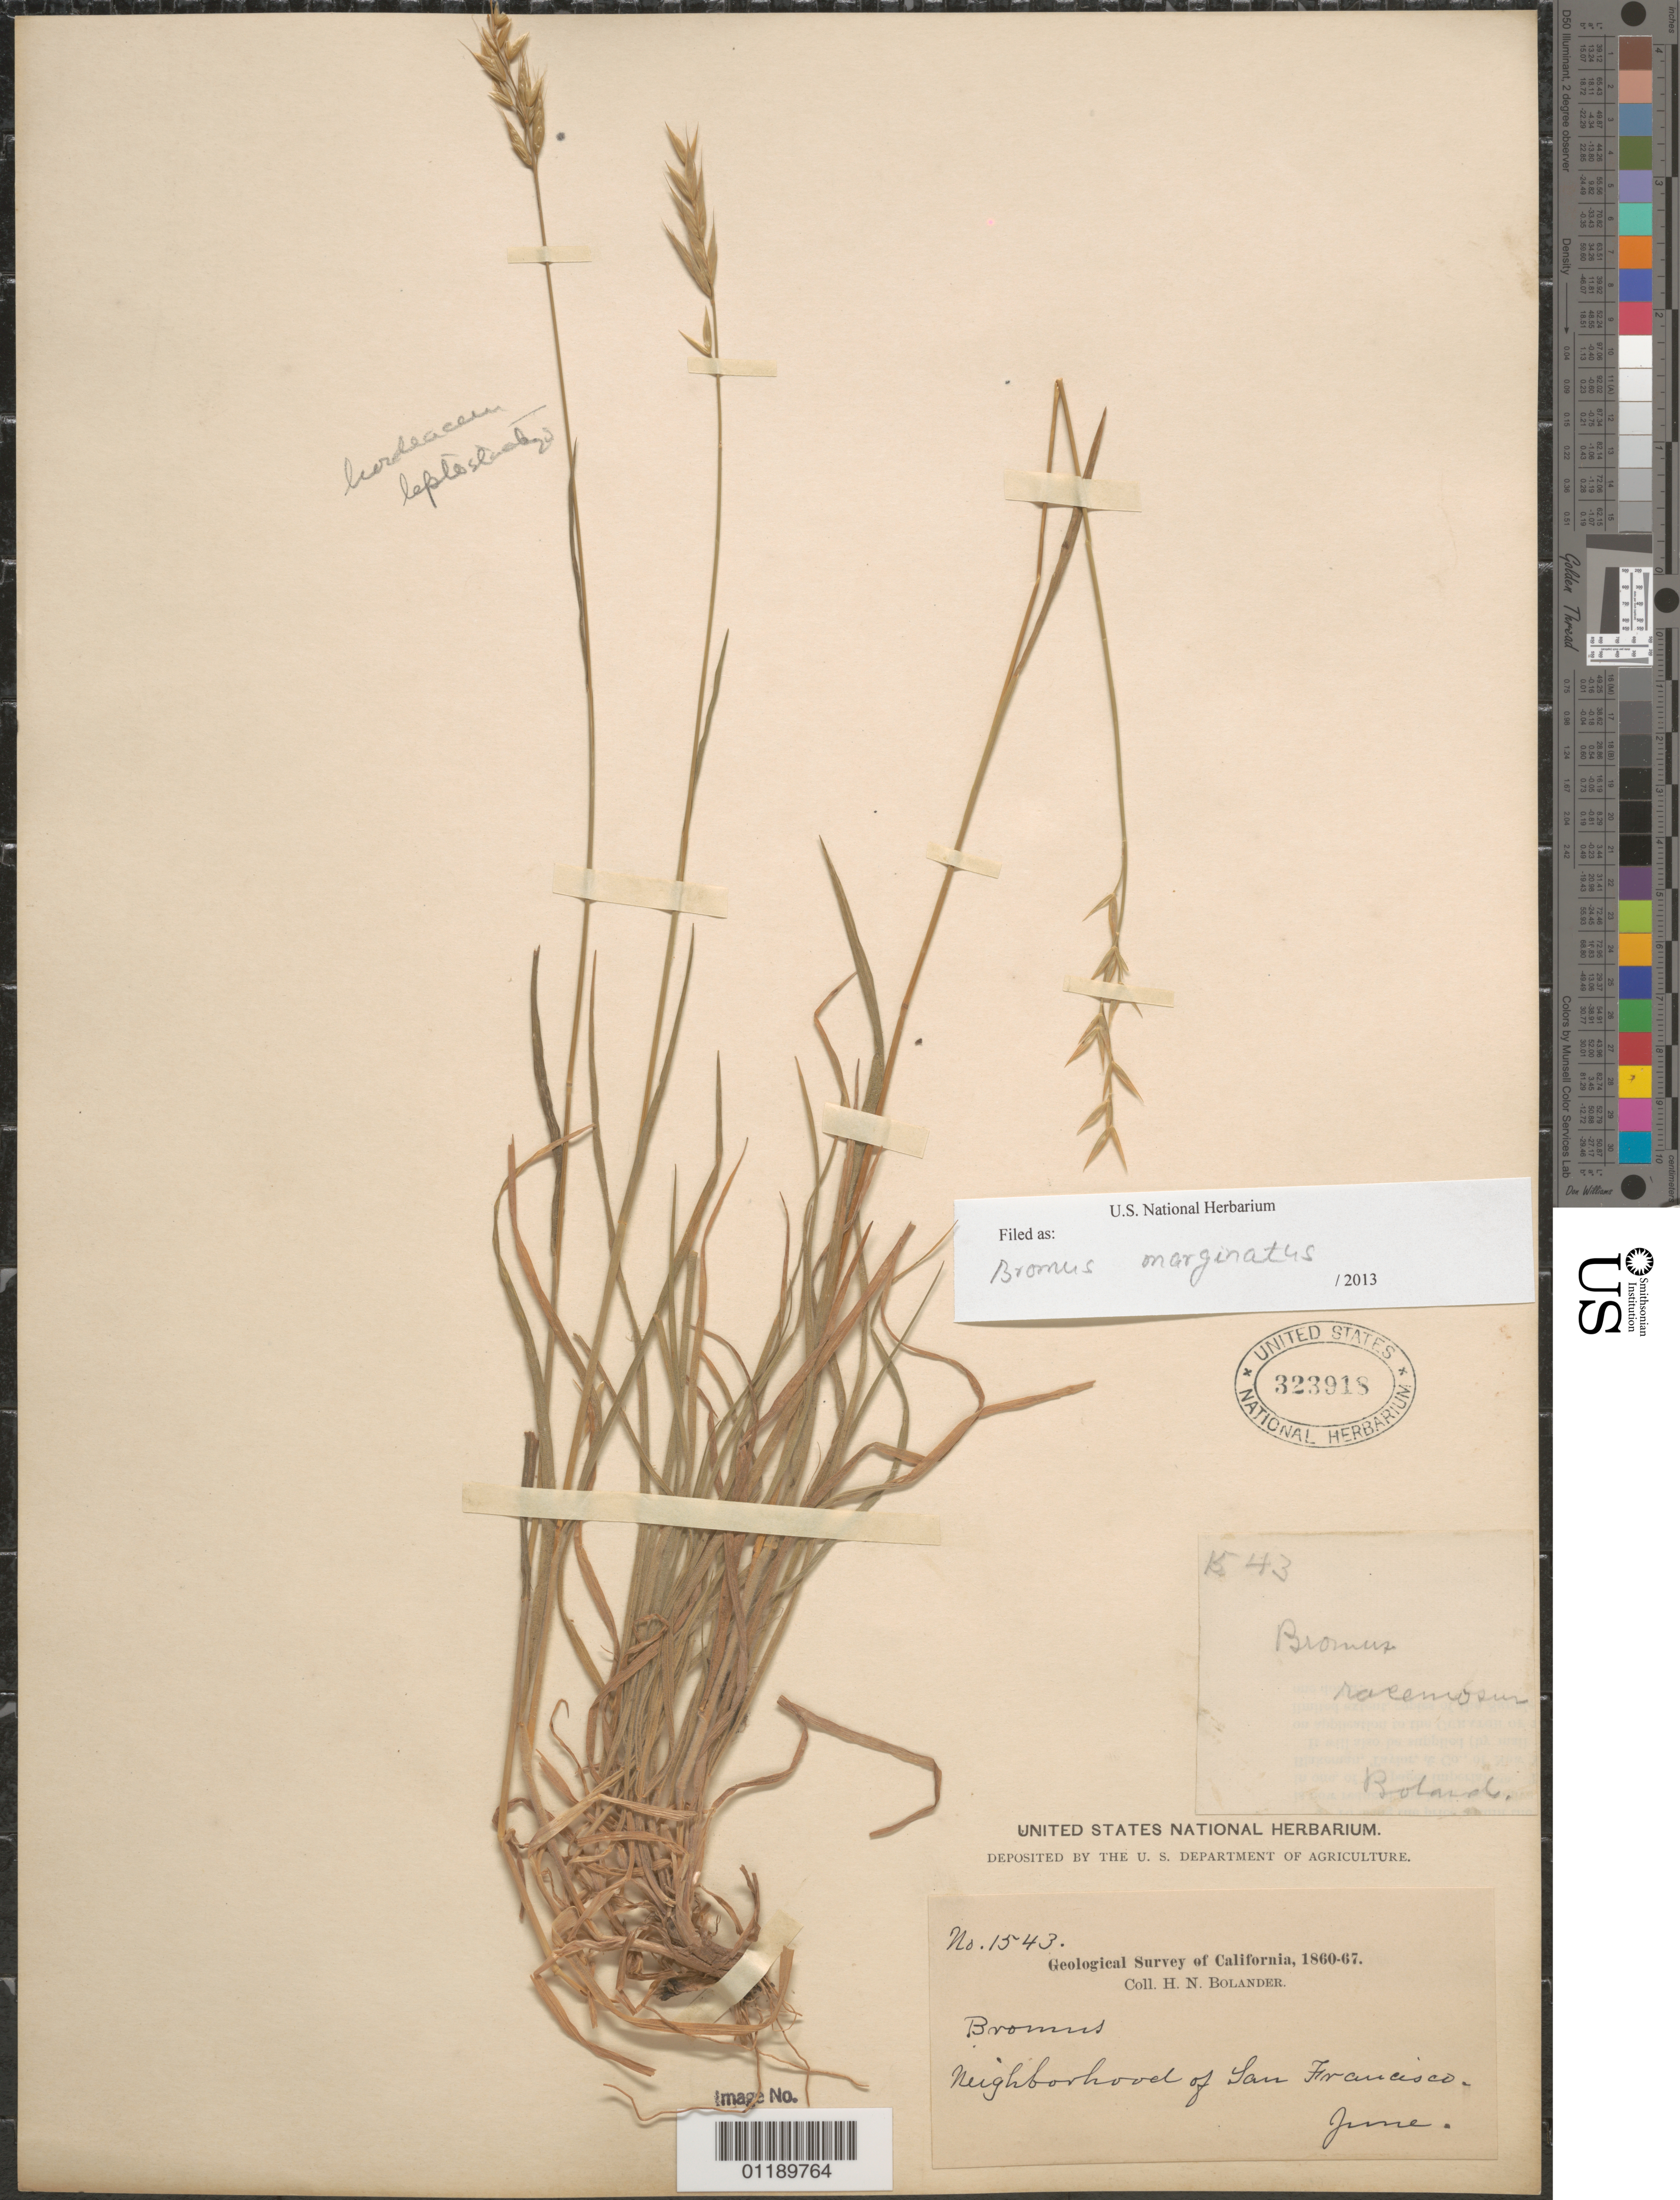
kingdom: Plantae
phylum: Tracheophyta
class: Liliopsida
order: Poales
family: Poaceae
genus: Bromus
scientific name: Bromus marginatus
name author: Nees ex Steud.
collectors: H. Bolander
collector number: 1543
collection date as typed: Jun 1860 to -- Jun 1867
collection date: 1860-06/1867-06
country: United States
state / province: California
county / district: San Francisco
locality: Neighborhood of San Francisco.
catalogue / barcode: US 323918